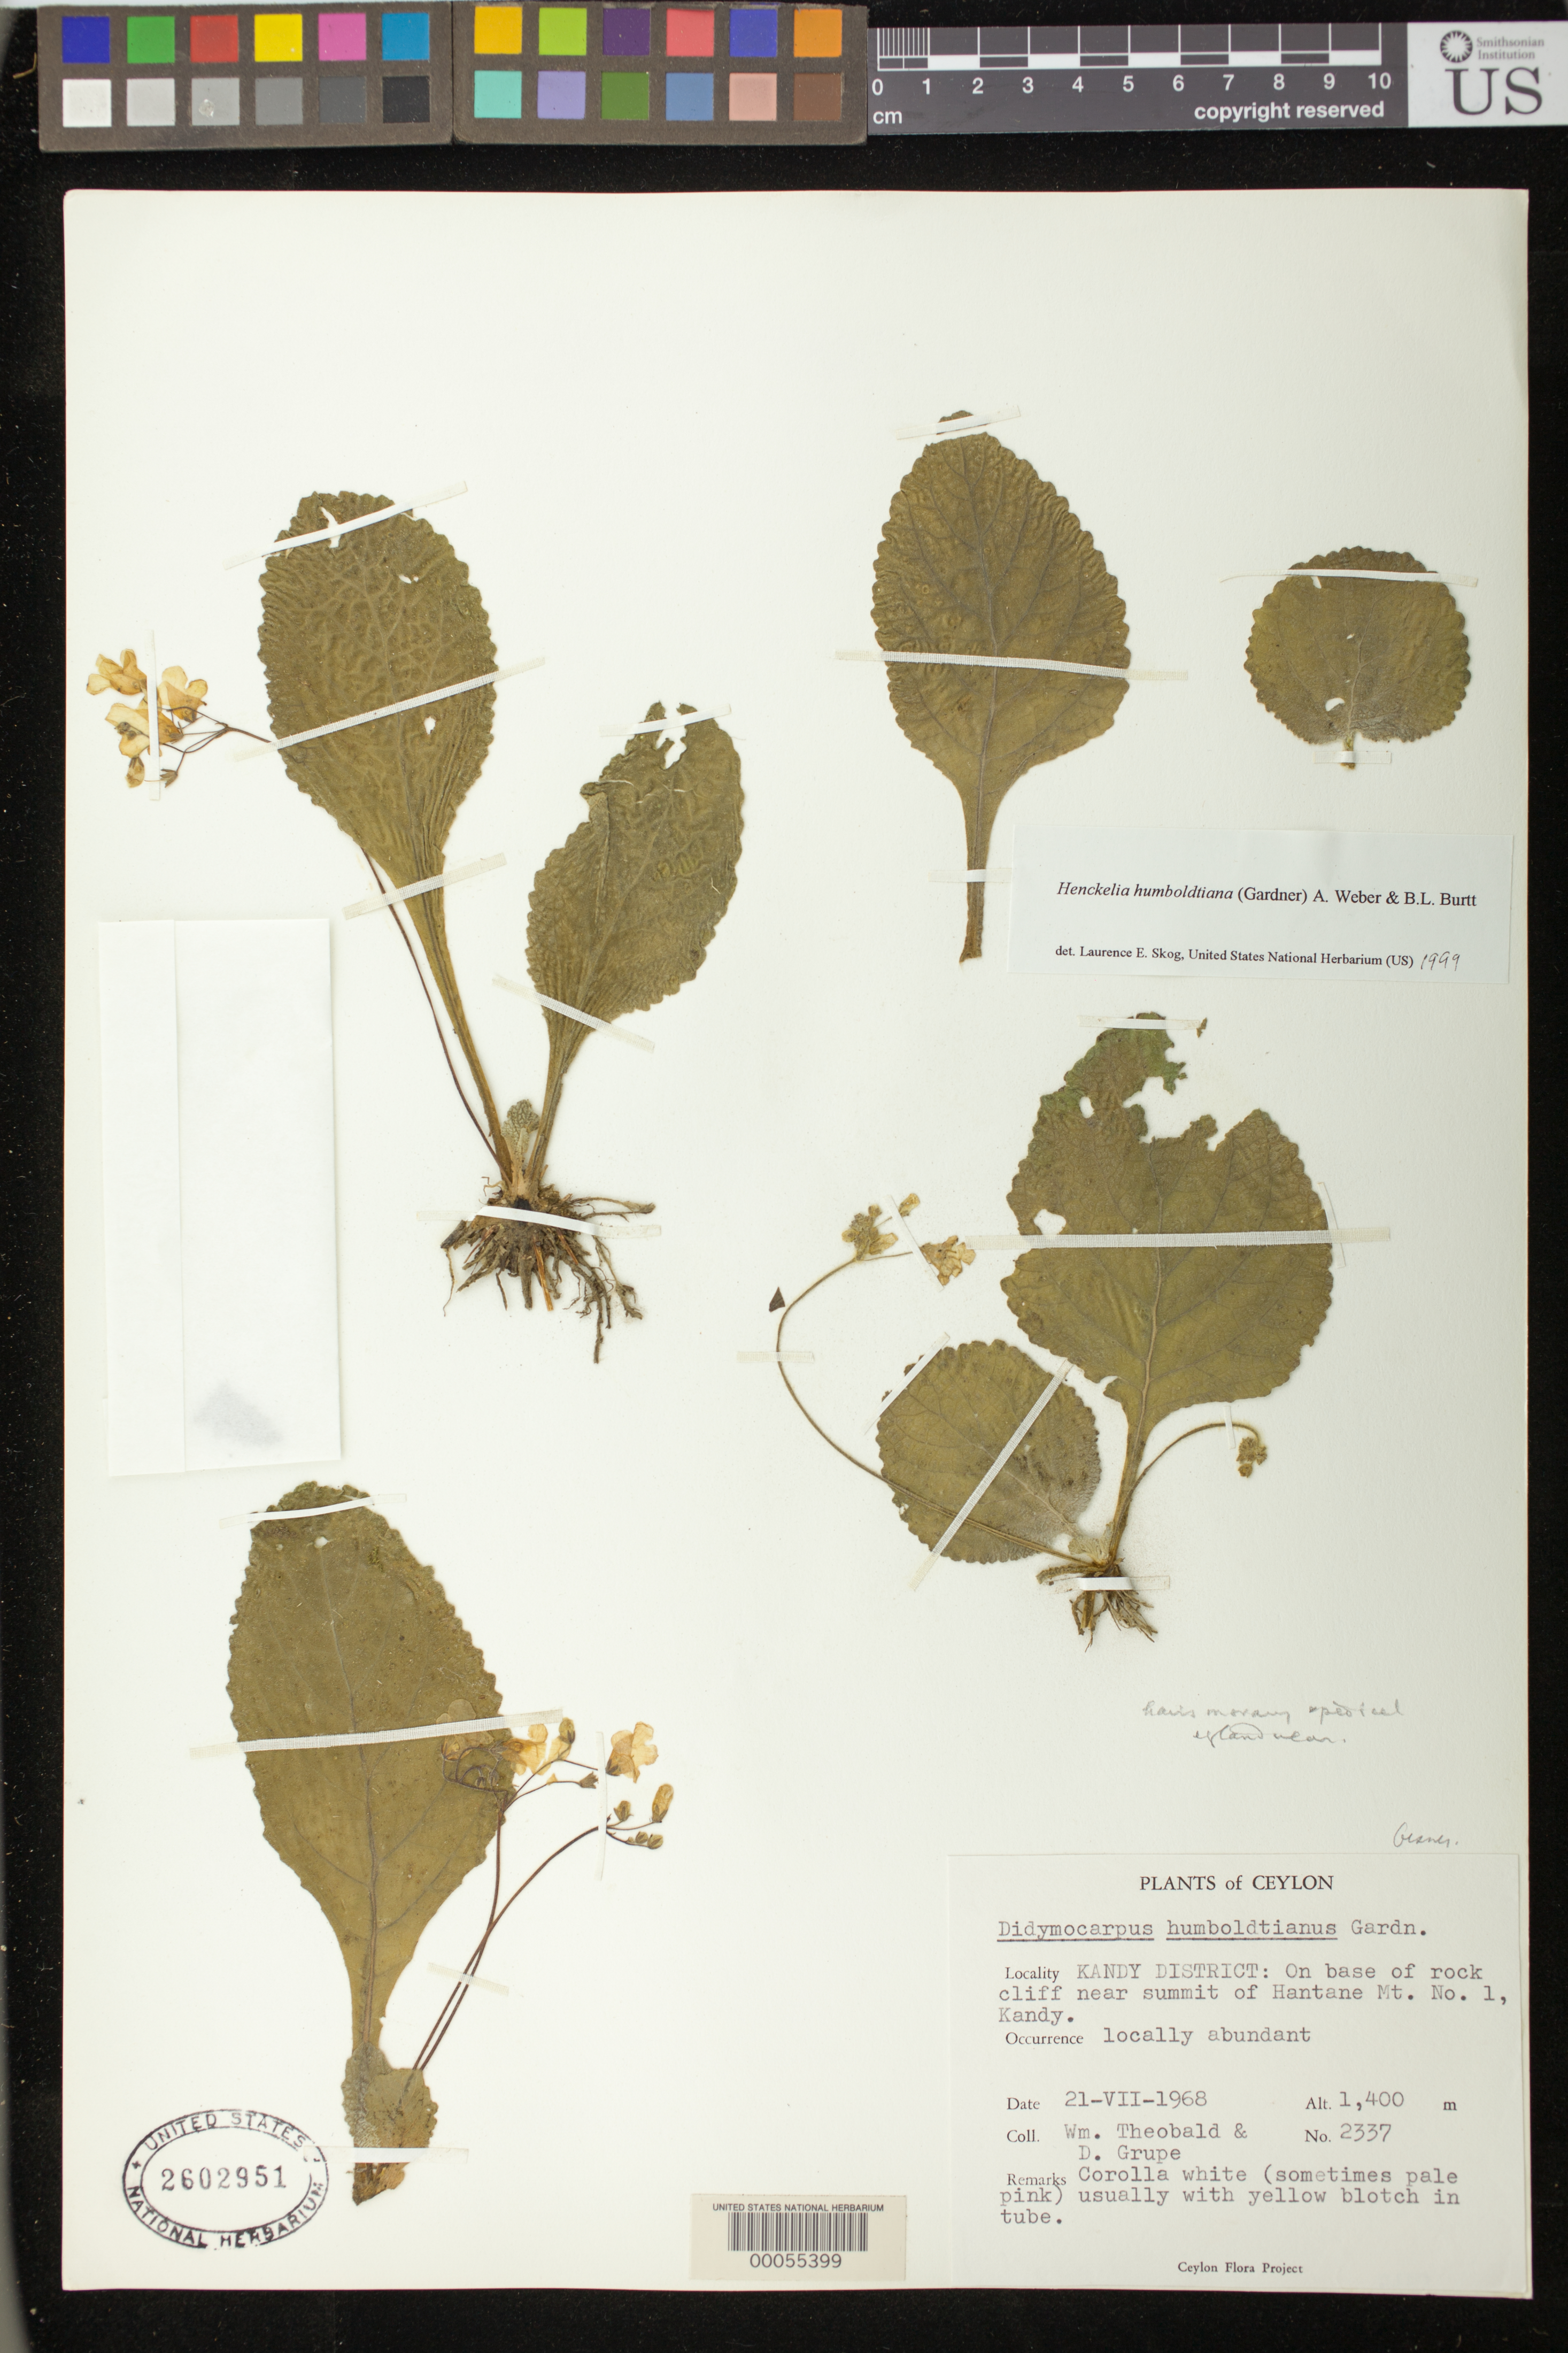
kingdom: Plantae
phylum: Tracheophyta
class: Magnoliopsida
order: Lamiales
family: Gesneriaceae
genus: Henckelia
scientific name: Henckelia humboldtiana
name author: (Gardner) A. Weber & B.L. Burtt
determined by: Skog, Laurence E.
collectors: W. Theobald & D. Grupe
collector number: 2337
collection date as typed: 21 Aug 1968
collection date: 1968-08-21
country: Sri Lanka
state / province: Central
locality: Kandy dist., On base of rock cliff near summit of hantane mt. no.1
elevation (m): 1400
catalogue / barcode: US 2602951